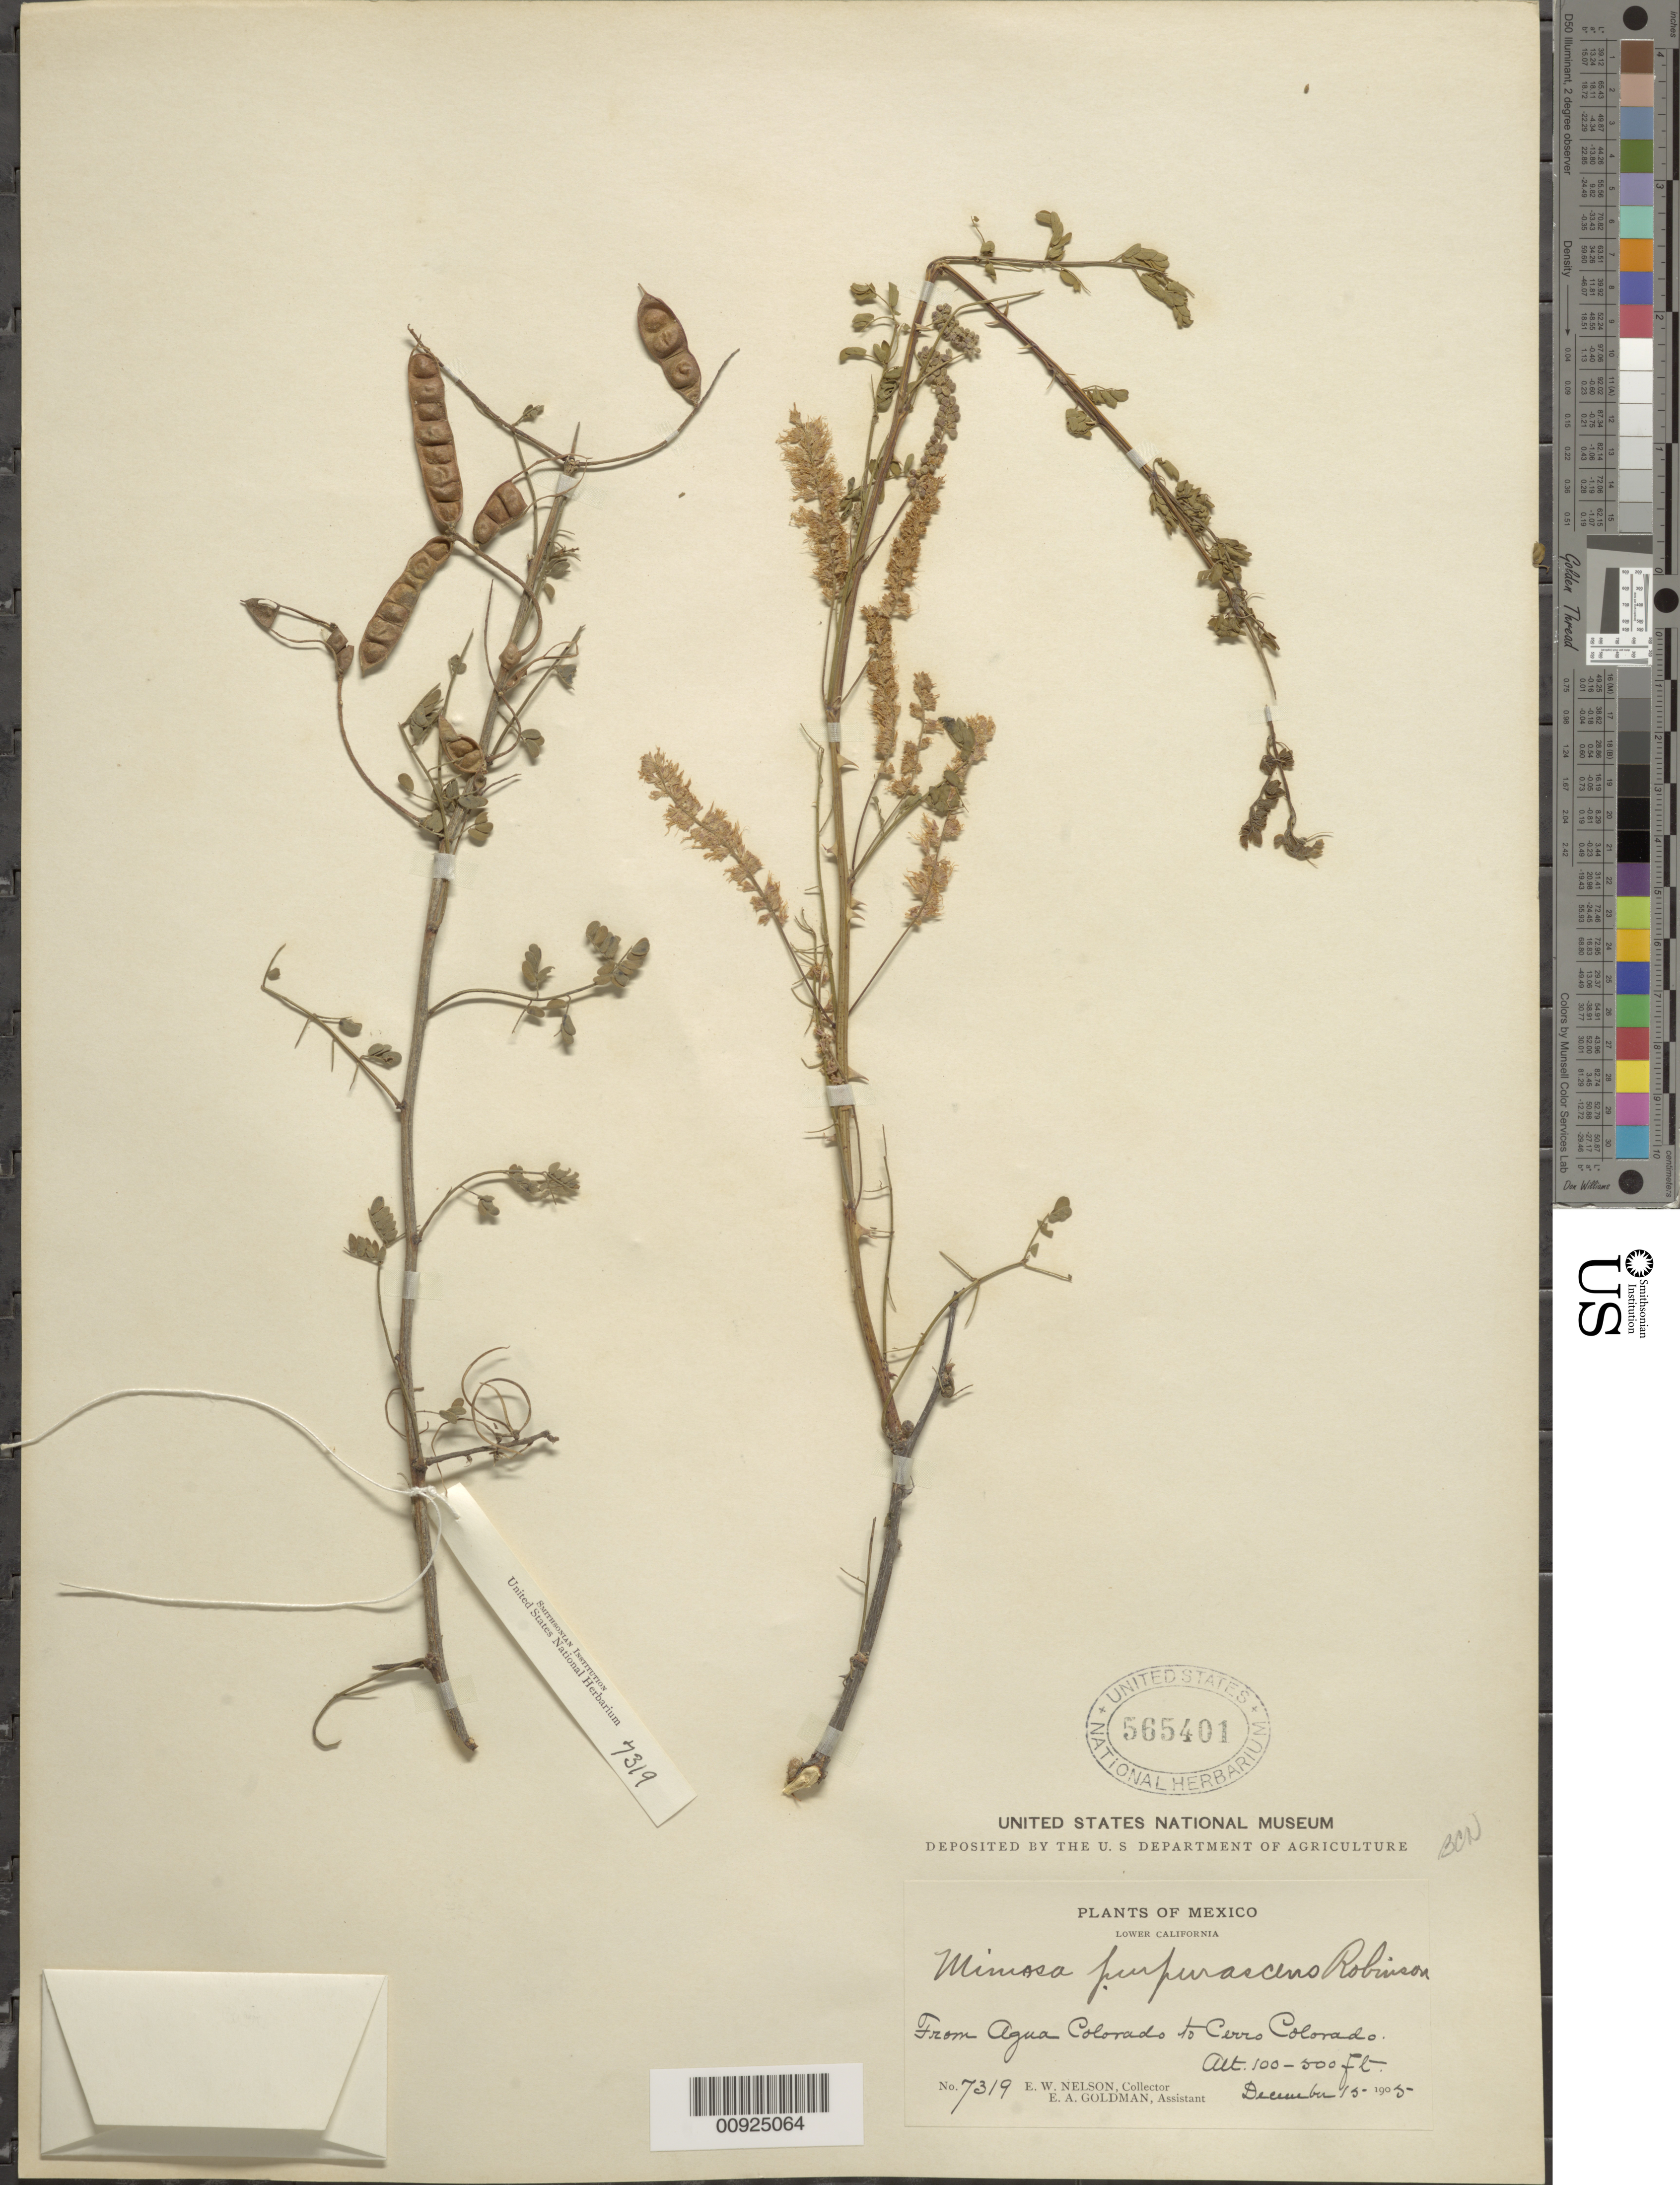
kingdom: Plantae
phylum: Tracheophyta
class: Magnoliopsida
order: Fabales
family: Fabaceae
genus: Mimosa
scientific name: Mimosa purpurascens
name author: B.L. Rob.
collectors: E. W. Nelson & E. A. Goldman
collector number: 7319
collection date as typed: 15 Dec 1905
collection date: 1905-12-15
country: Mexico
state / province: Baja California Norte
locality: From Agua Colorado to Cerro Colorado, Lower California.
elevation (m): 30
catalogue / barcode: US 565401